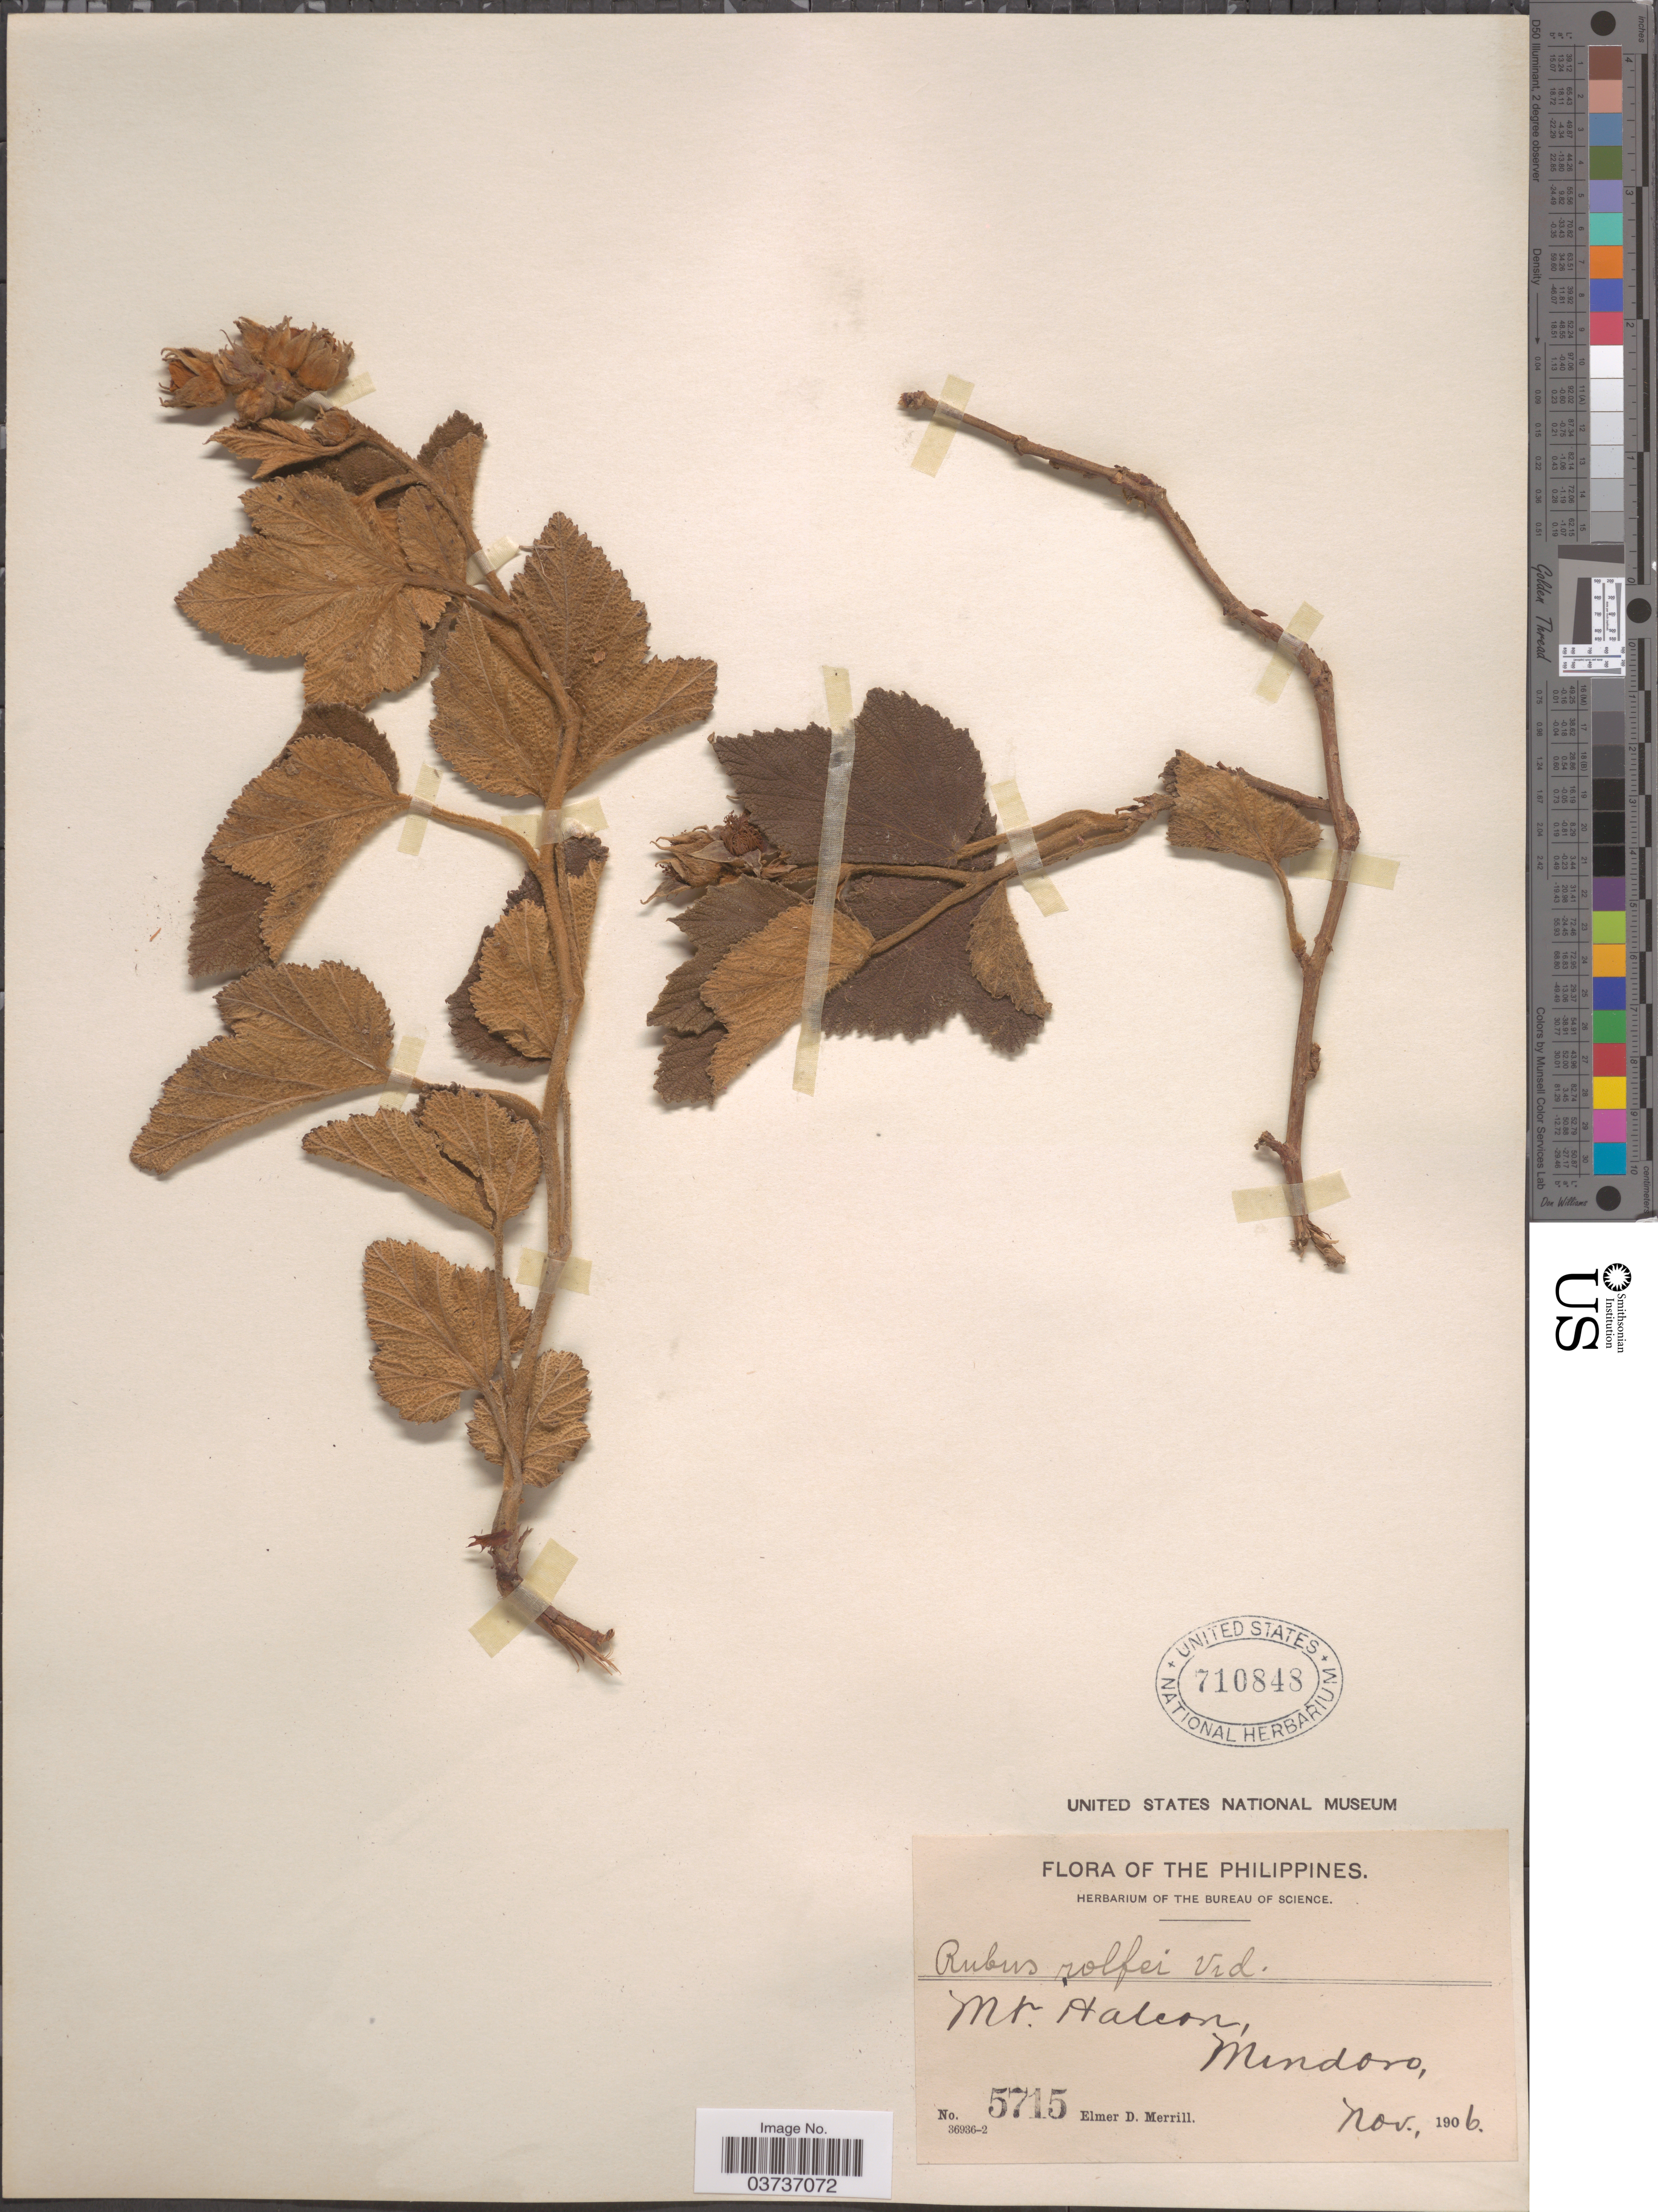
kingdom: Plantae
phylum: Tracheophyta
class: Magnoliopsida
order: Rosales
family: Rosaceae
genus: Rubus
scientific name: Rubus rolfei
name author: S. Vidal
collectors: E. D. Merrill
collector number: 5715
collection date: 1906-11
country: Philippines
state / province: Mimaropa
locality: Mt. Halcon, Mindoro.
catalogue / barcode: US 710848